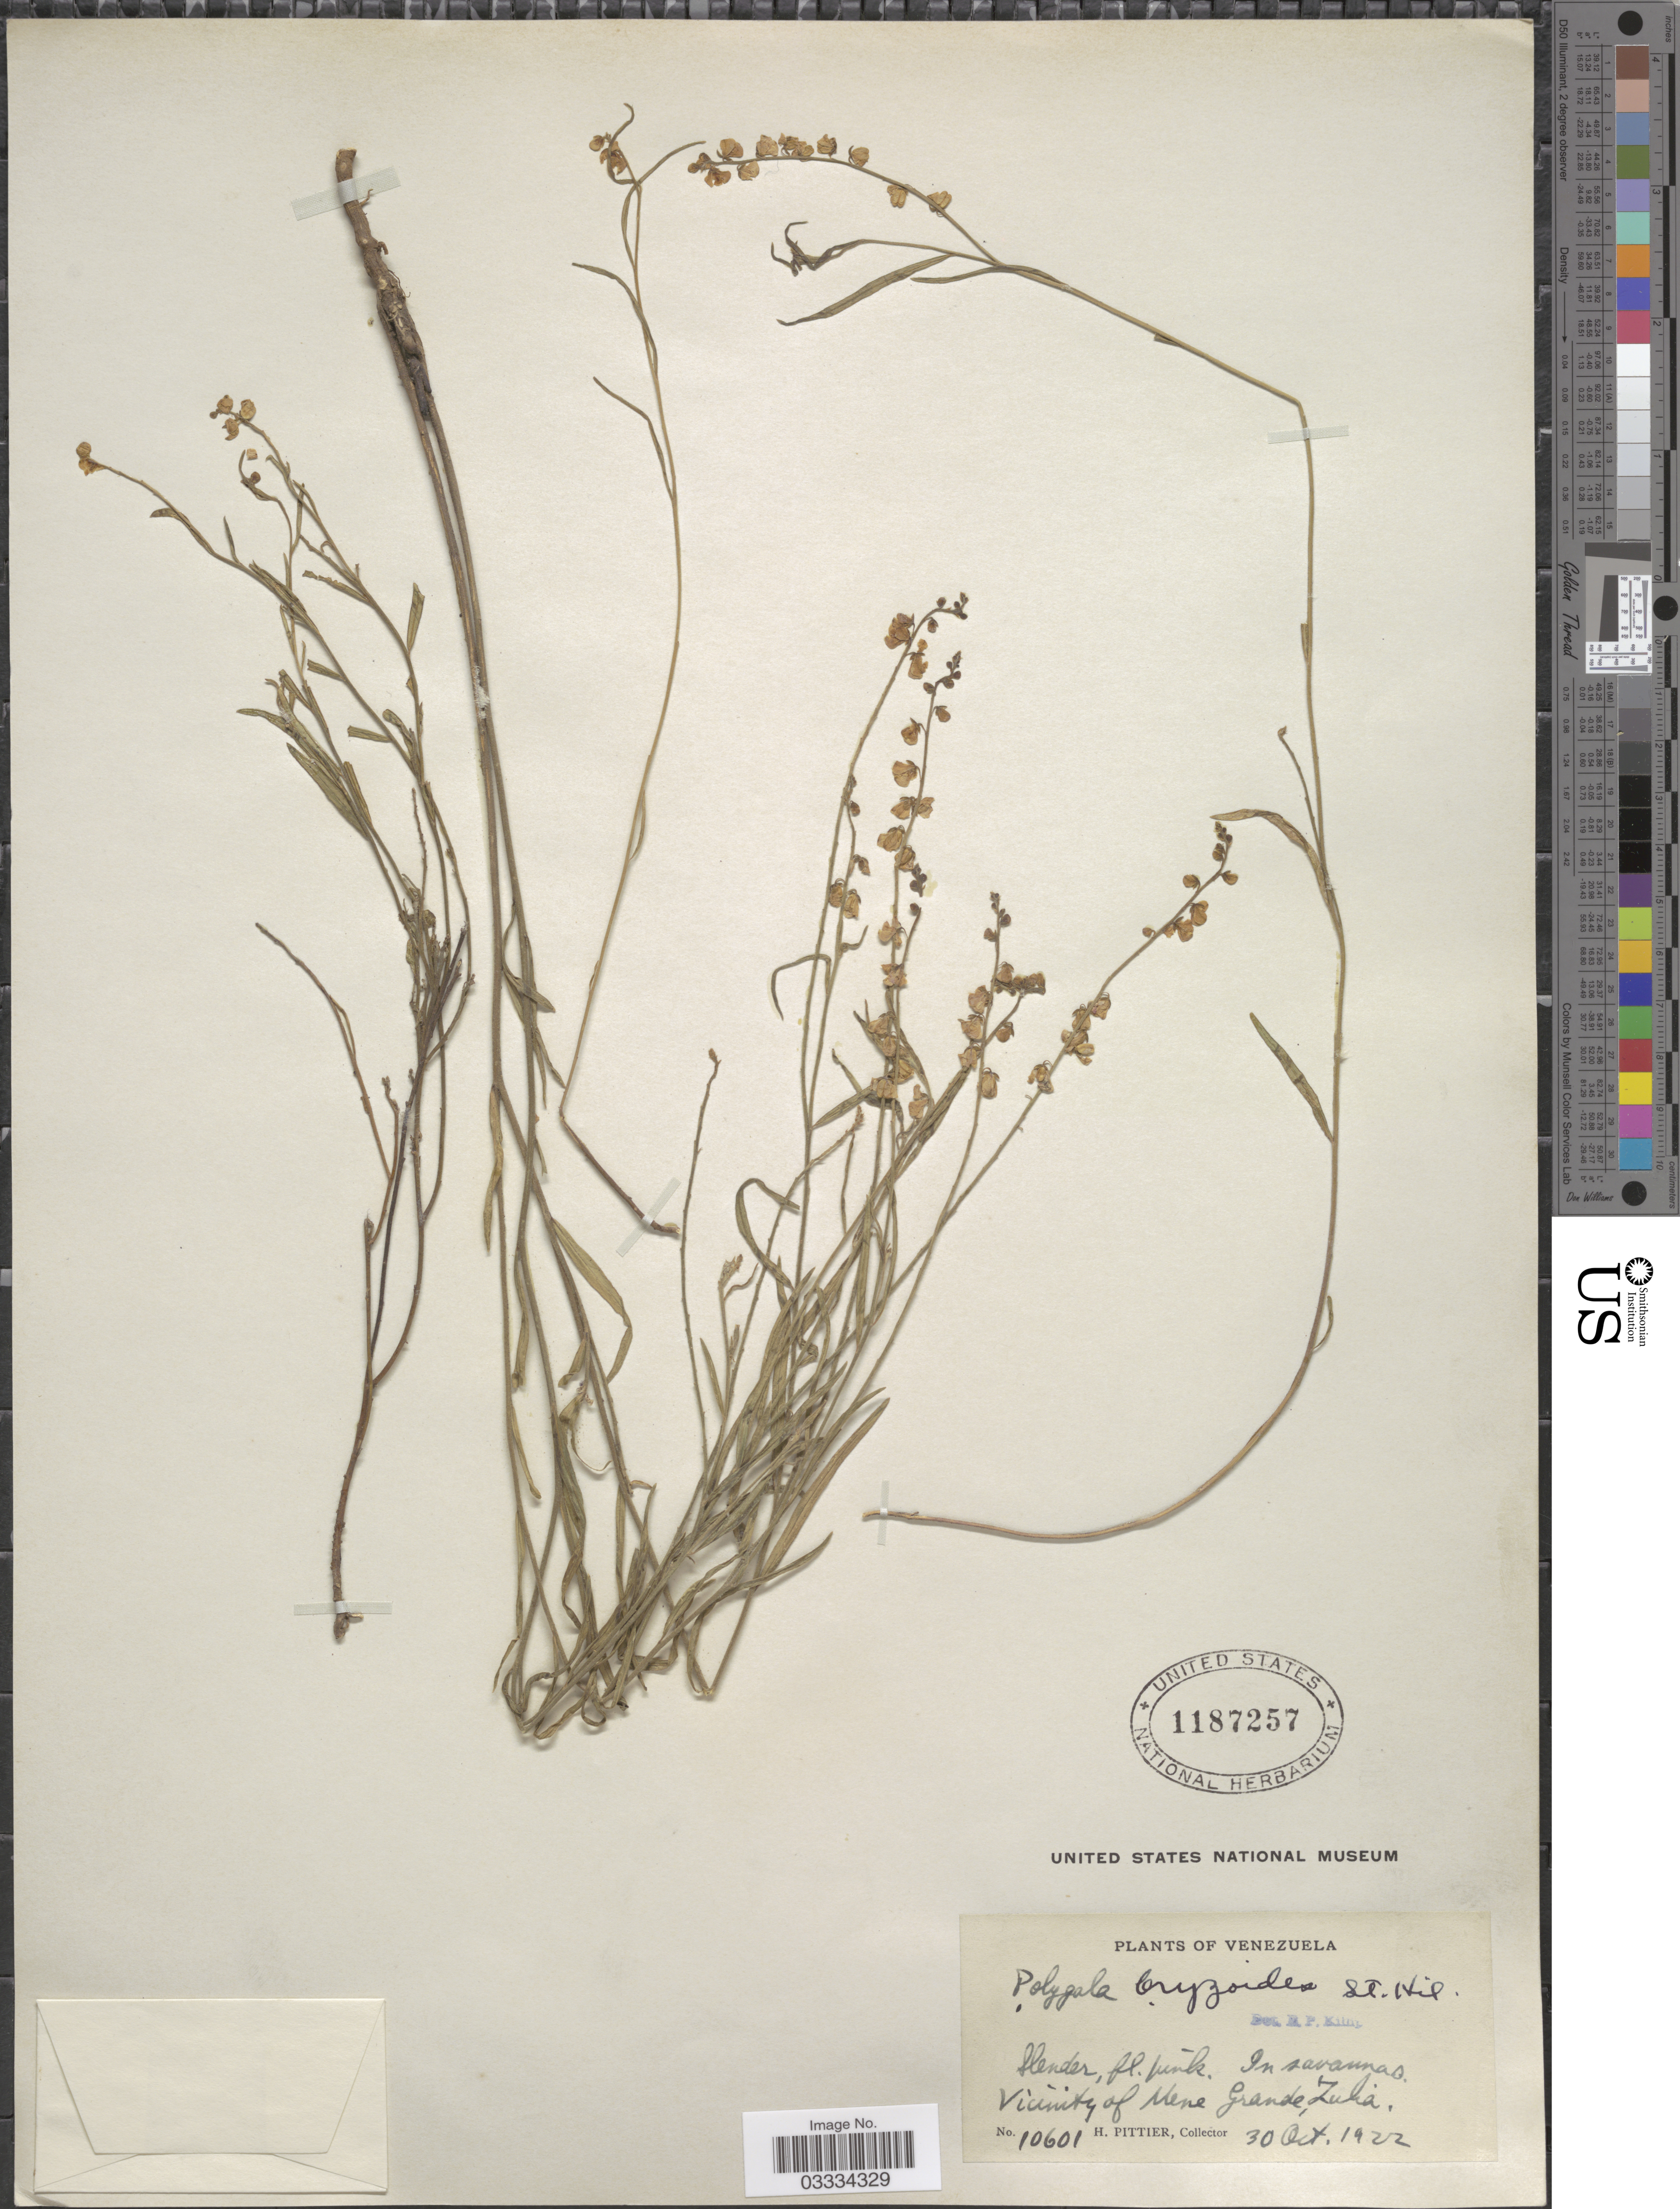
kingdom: Plantae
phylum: Tracheophyta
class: Magnoliopsida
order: Fabales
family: Polygalaceae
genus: Asemeia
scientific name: Asemeia violacea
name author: (Aubl.) J.F.B. Pastore & J.R. Abbott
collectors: H. F. Pittier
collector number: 10601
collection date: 1922-10-30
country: Venezuela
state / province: Zulia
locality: Vicinity of Mene Grande.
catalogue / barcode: US 1187257